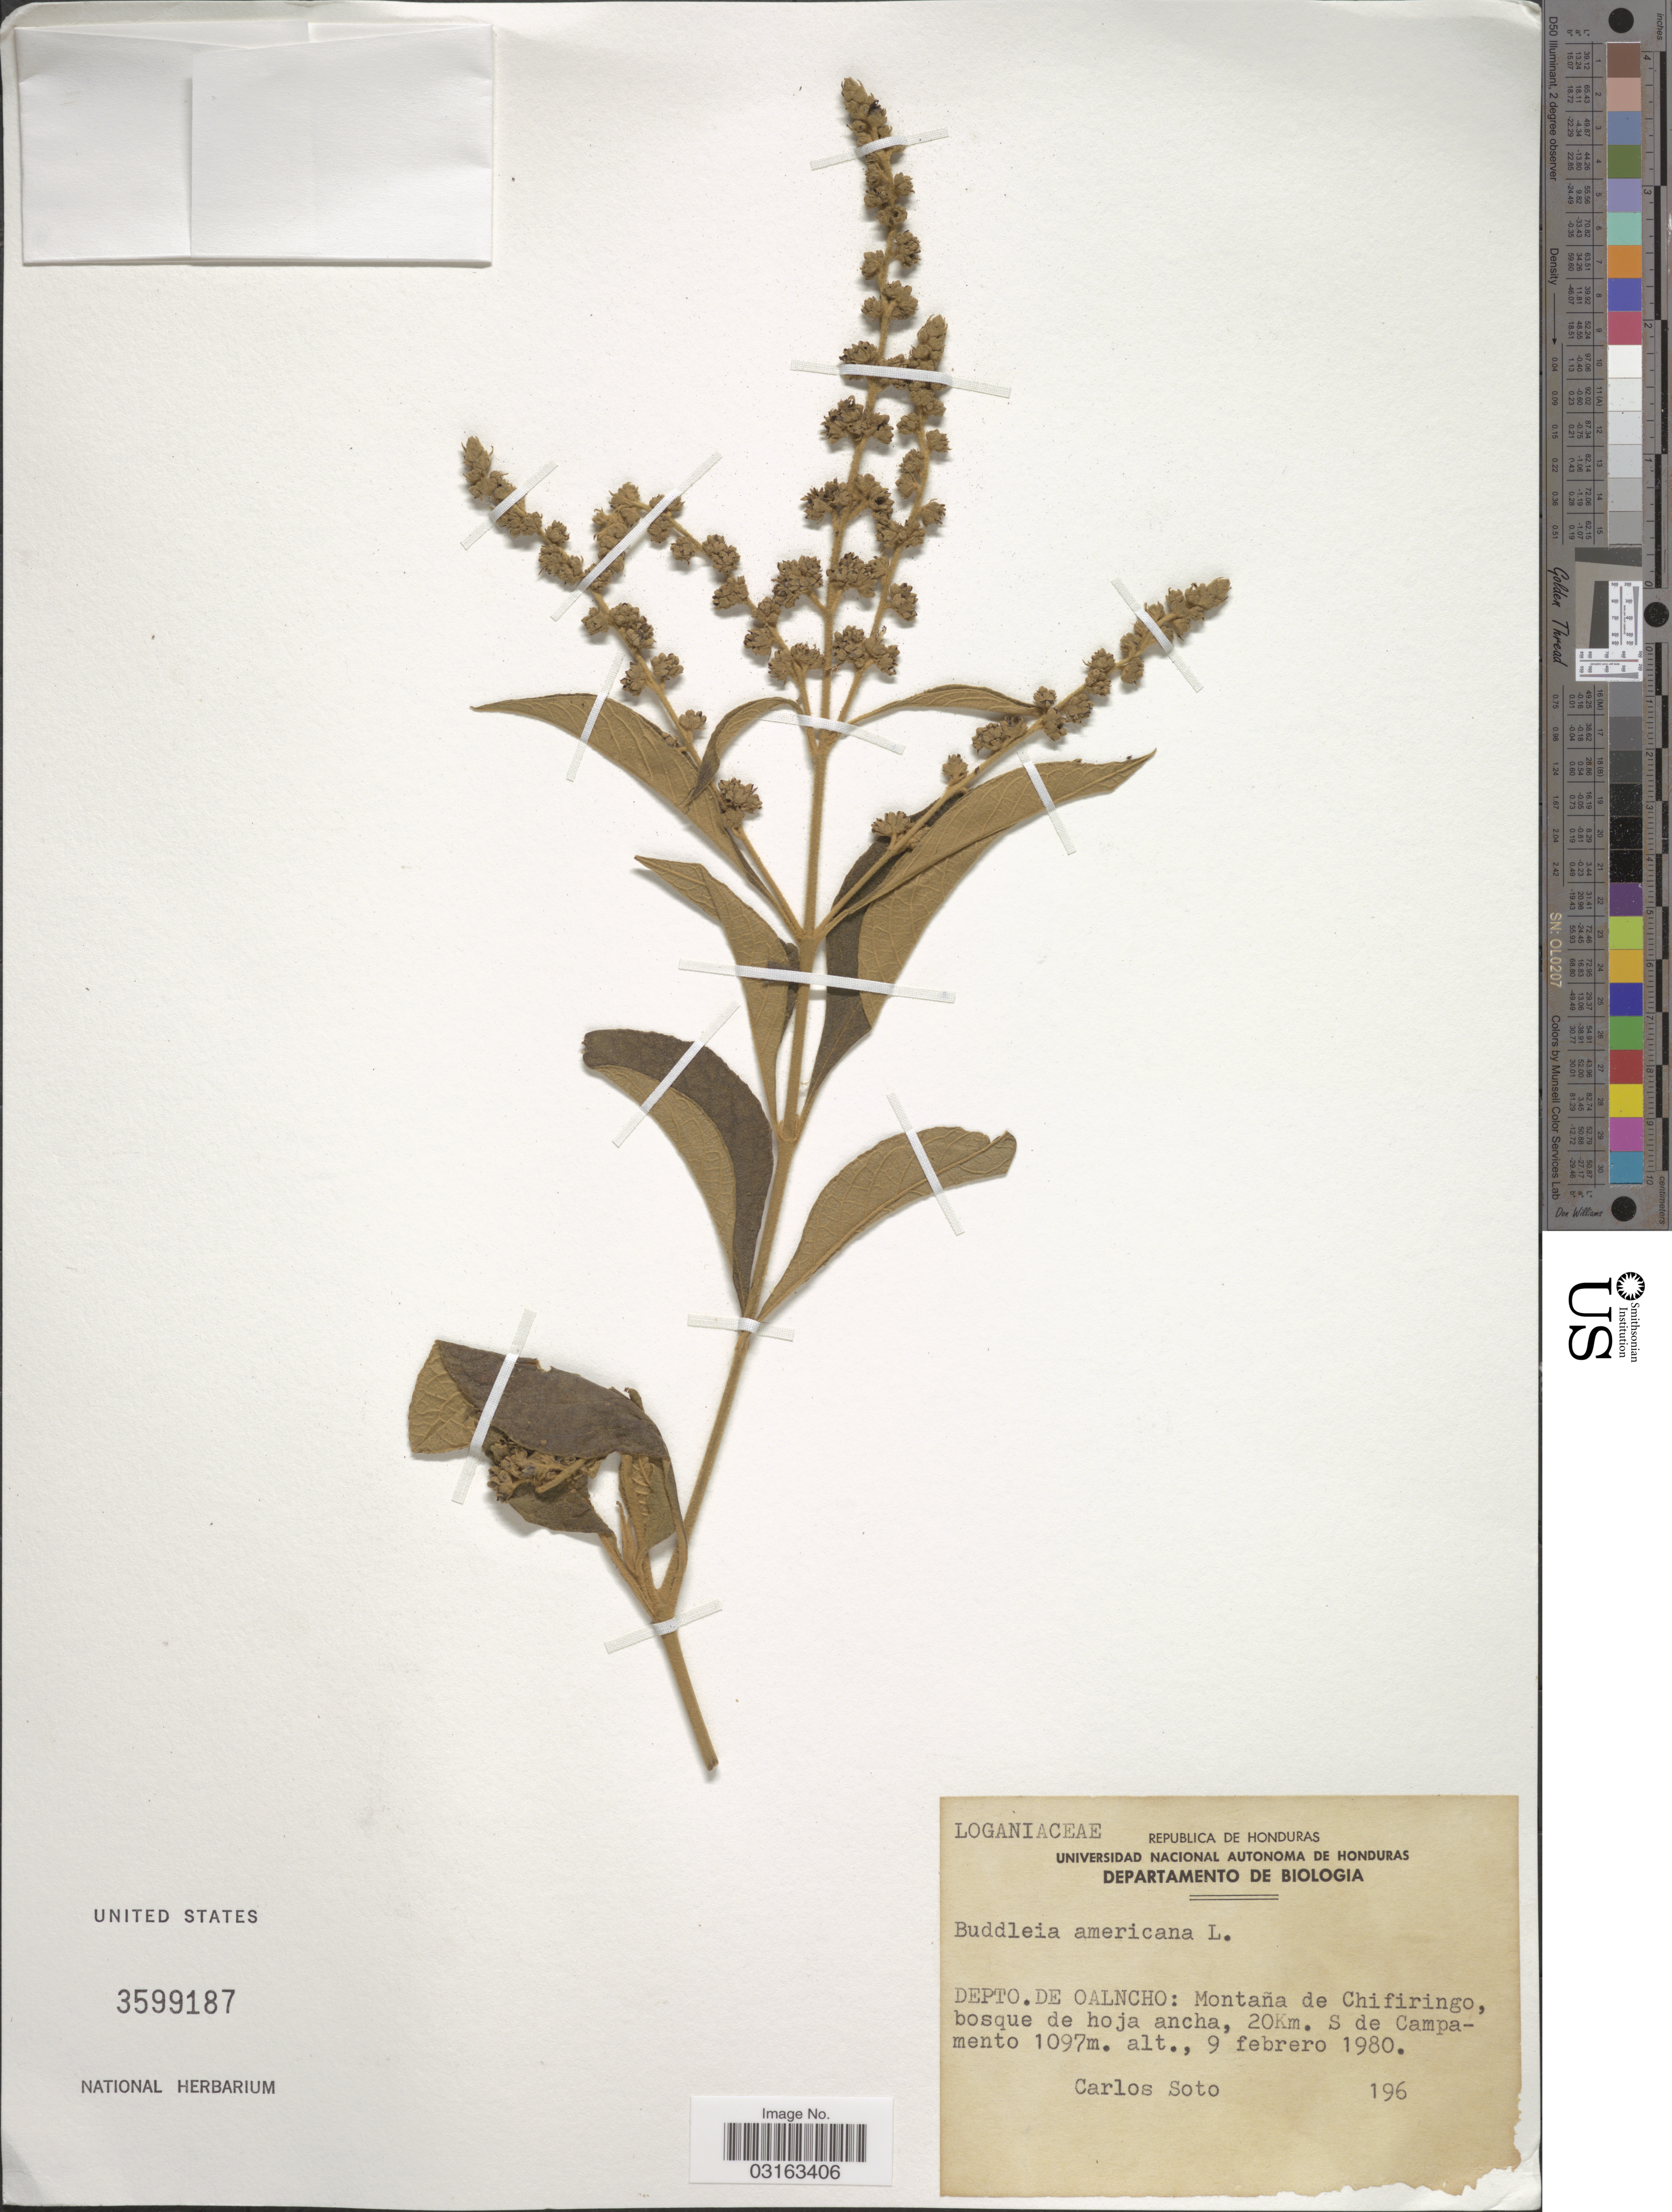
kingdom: Plantae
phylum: Tracheophyta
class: Magnoliopsida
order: Lamiales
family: Scrophulariaceae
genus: Buddleja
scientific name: Buddleja americana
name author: L.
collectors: C. Soto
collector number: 196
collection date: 1980-02-09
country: Honduras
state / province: Olancho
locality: Depto. de Oalncho: Montaña de Chifiringo, 20Km. S de Campamento.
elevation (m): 1097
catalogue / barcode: US 3599187